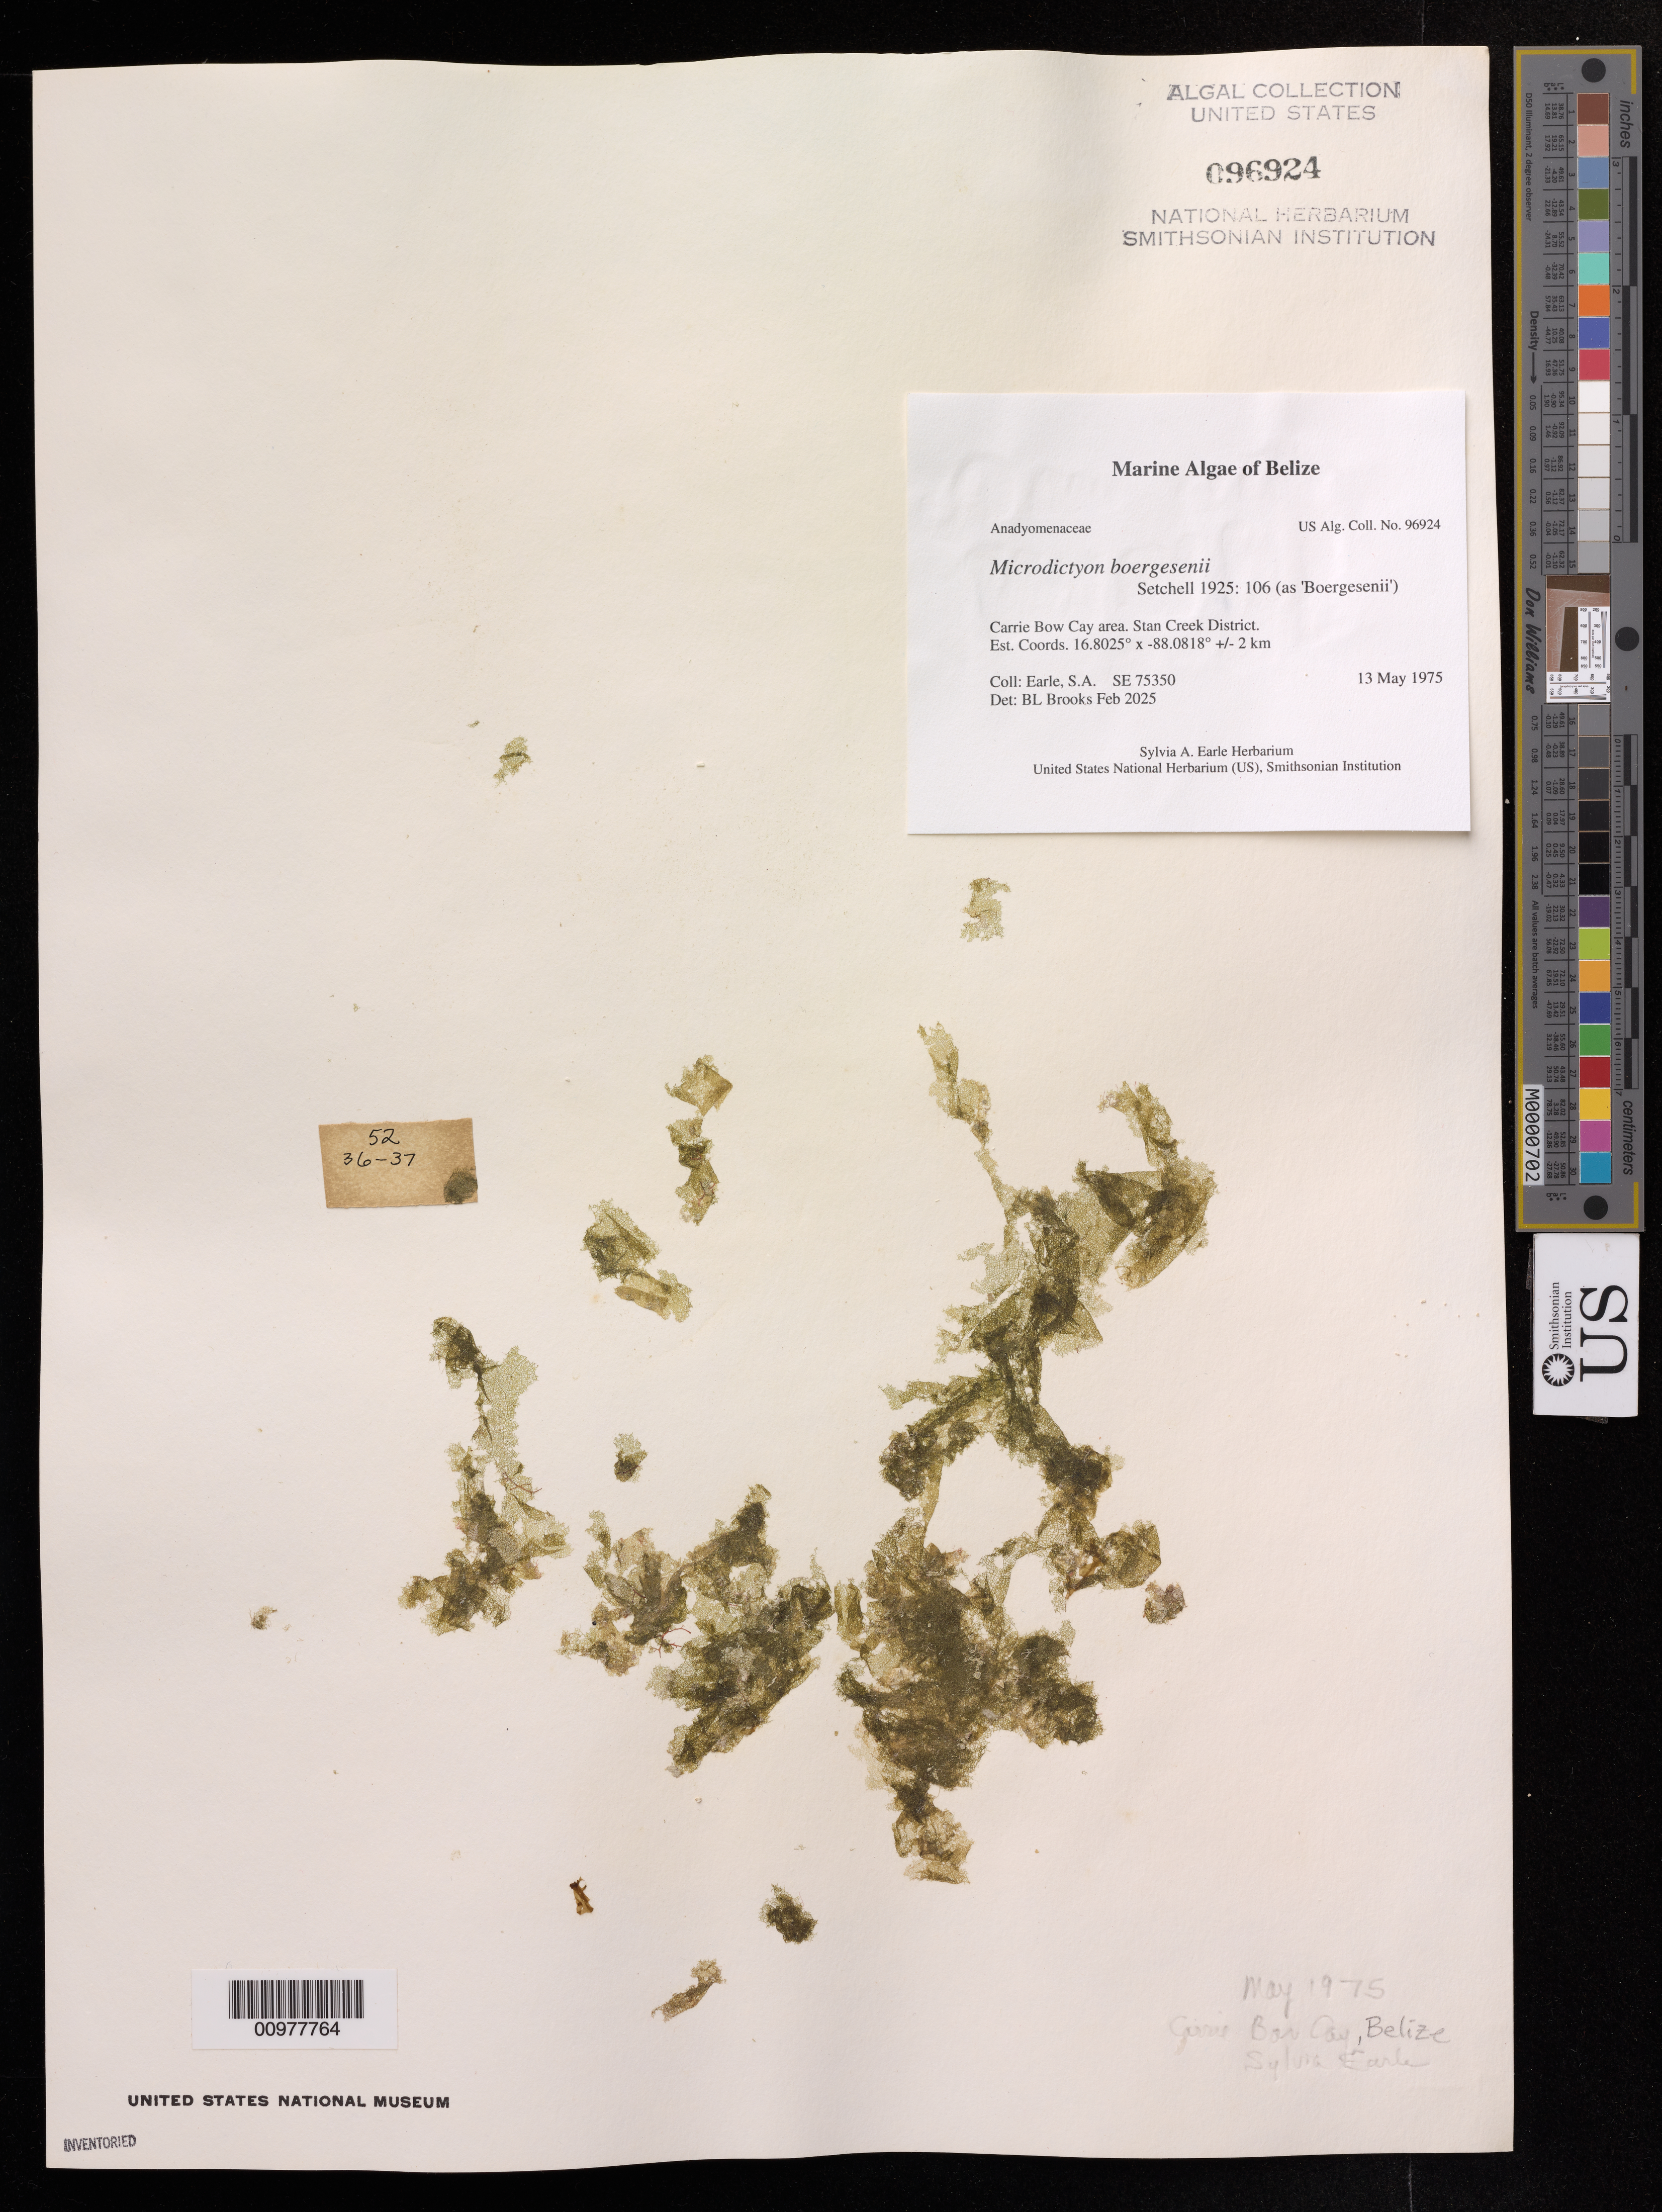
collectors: S. A. Earle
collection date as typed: May 1975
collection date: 1975-05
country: Belize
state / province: Stann Creek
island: Carrie Bow Cay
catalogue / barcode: US 96924